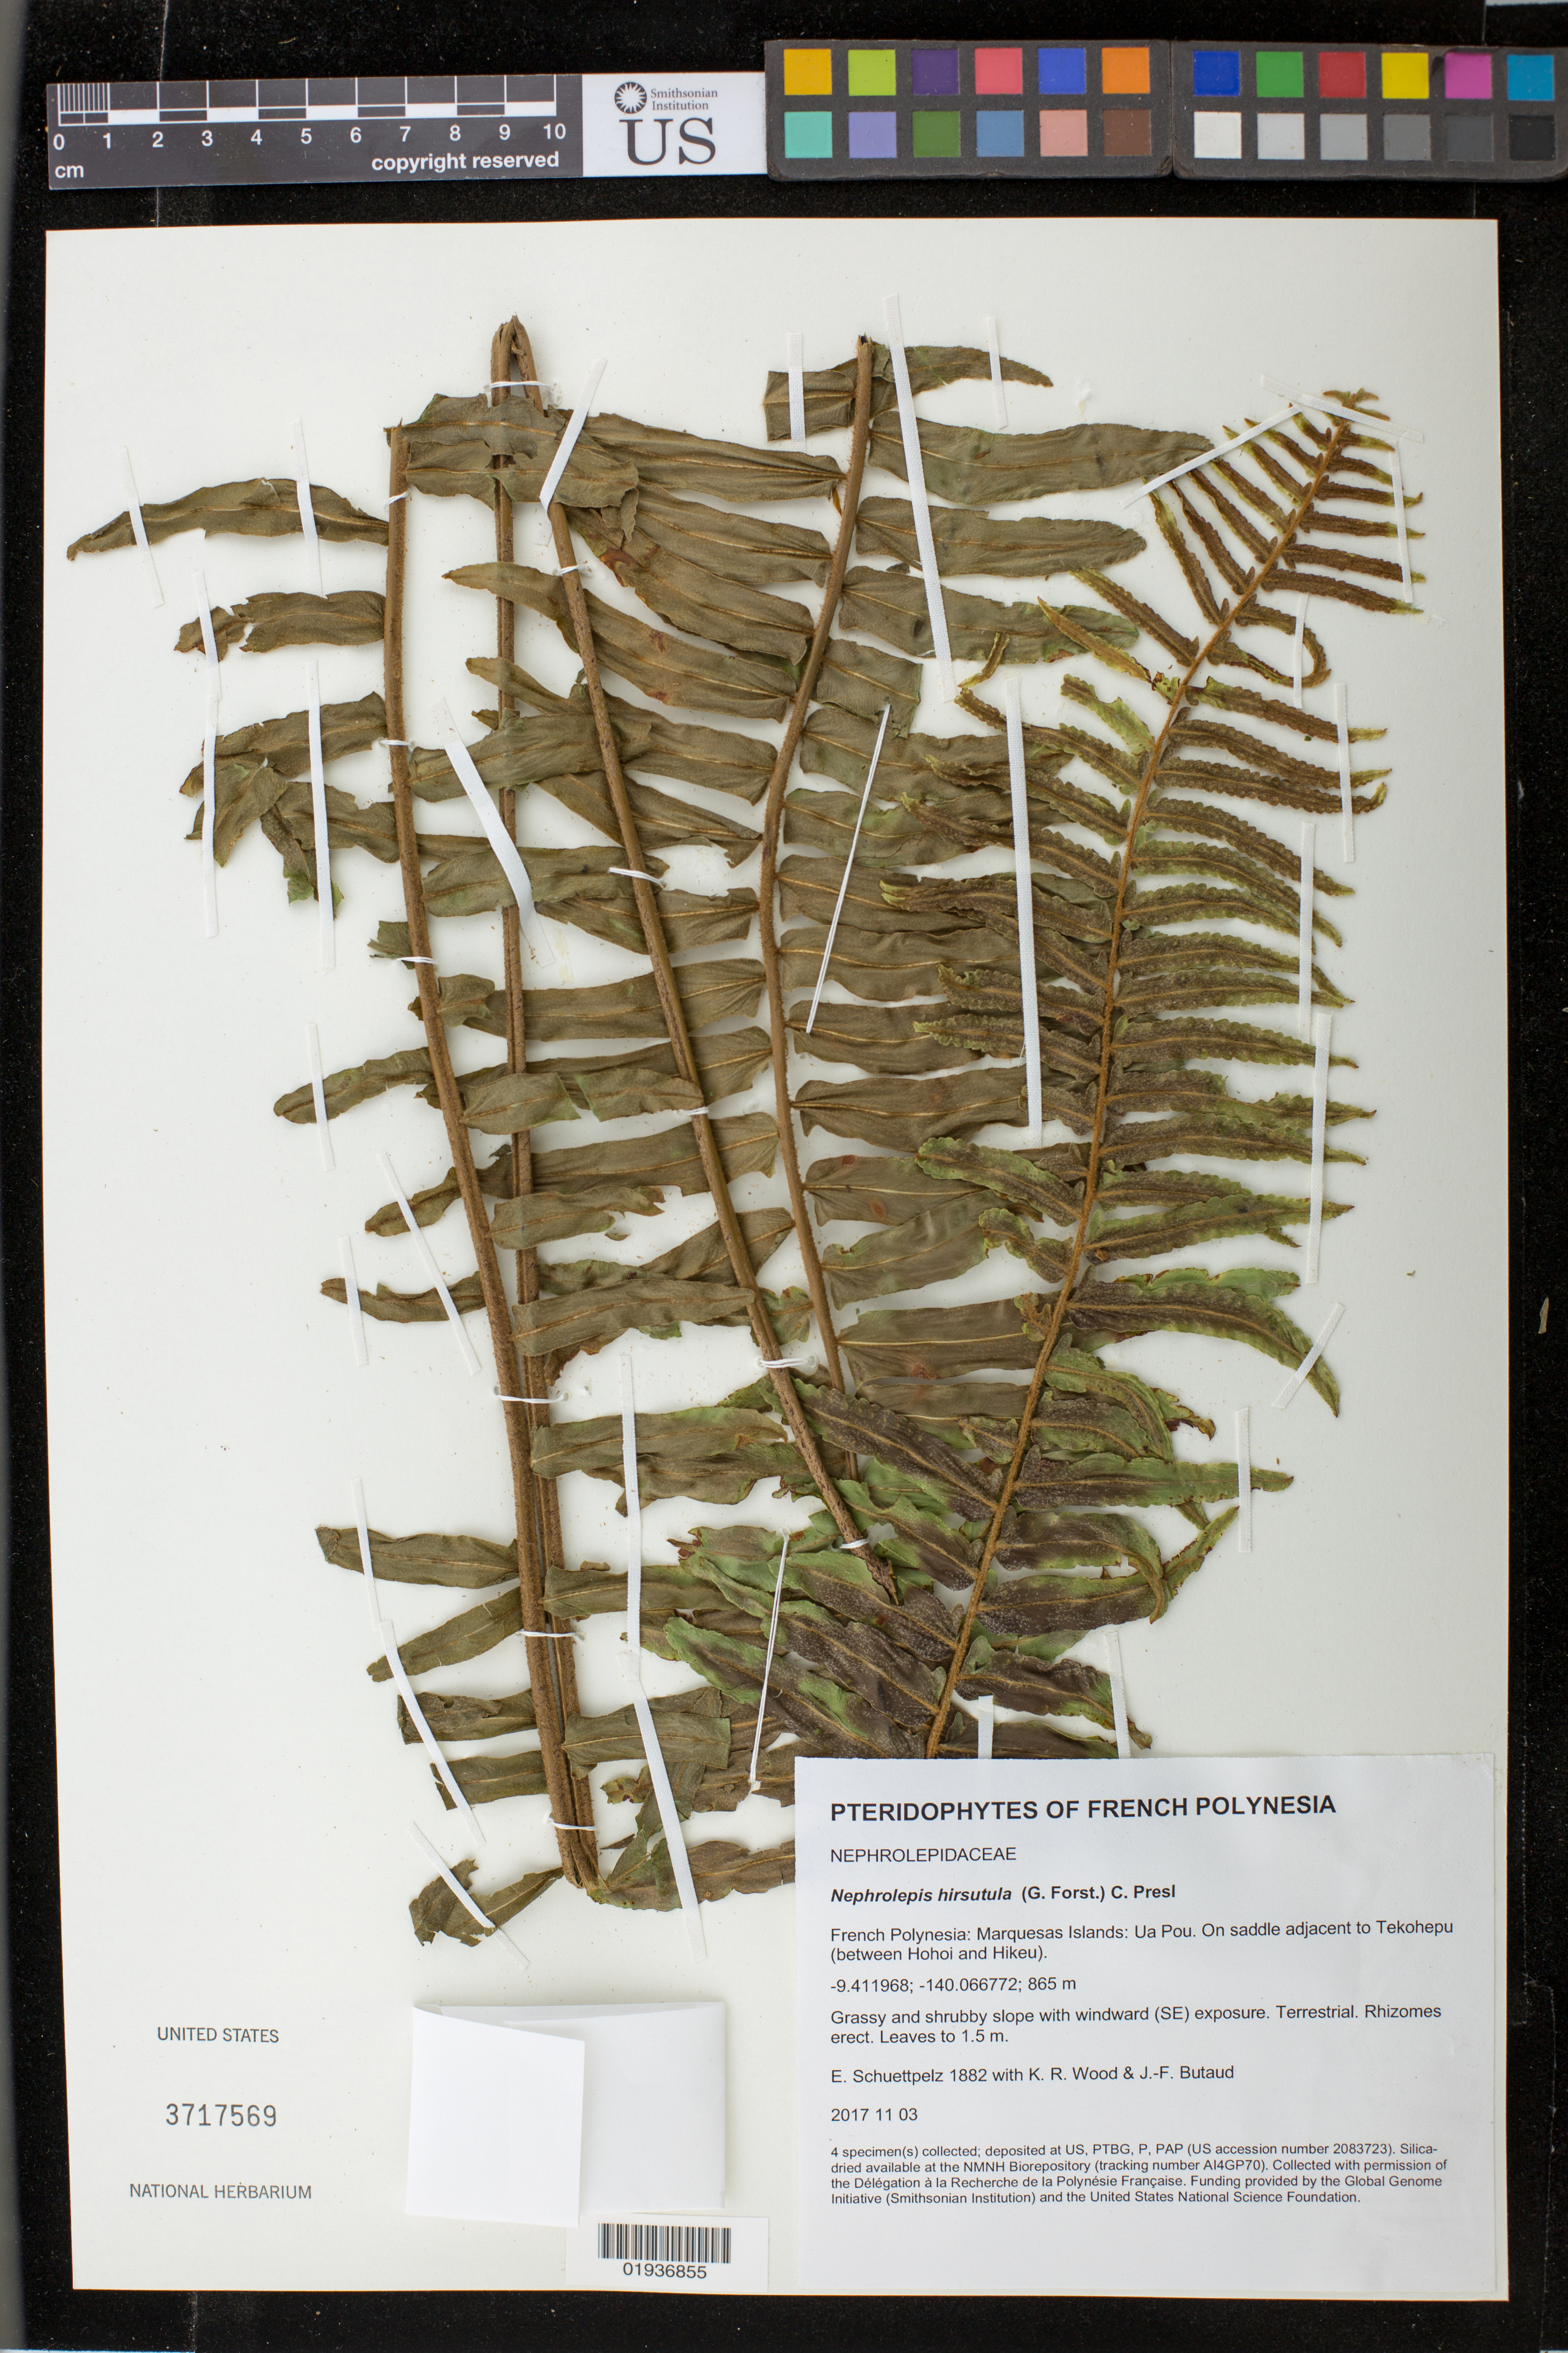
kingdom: Plantae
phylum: Tracheophyta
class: Polypodiopsida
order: Polypodiales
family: Nephrolepidaceae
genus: Nephrolepis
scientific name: Nephrolepis hirsutula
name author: (G. Forst.) C. Presl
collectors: E. Schuettpelz, K. R. Wood & J. -F. Butaud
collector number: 1882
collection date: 2017-11-03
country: French Polynesia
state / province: Marquesas Islands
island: Ua Pou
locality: On saddle adjacent to Tekohepu (between Hohoi and Hikeu).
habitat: Grassy and shrubby slope with windward (SE) exposure.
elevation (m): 865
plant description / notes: Collected with permission of the Délégation à la Recherche de la Polynésie Française. Funding provided by the Global Genome Initiative (Smithsonian Institution) and the United States National Science Foundation. Additional material silica-dried for DNA extraction.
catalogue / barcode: US 3717569